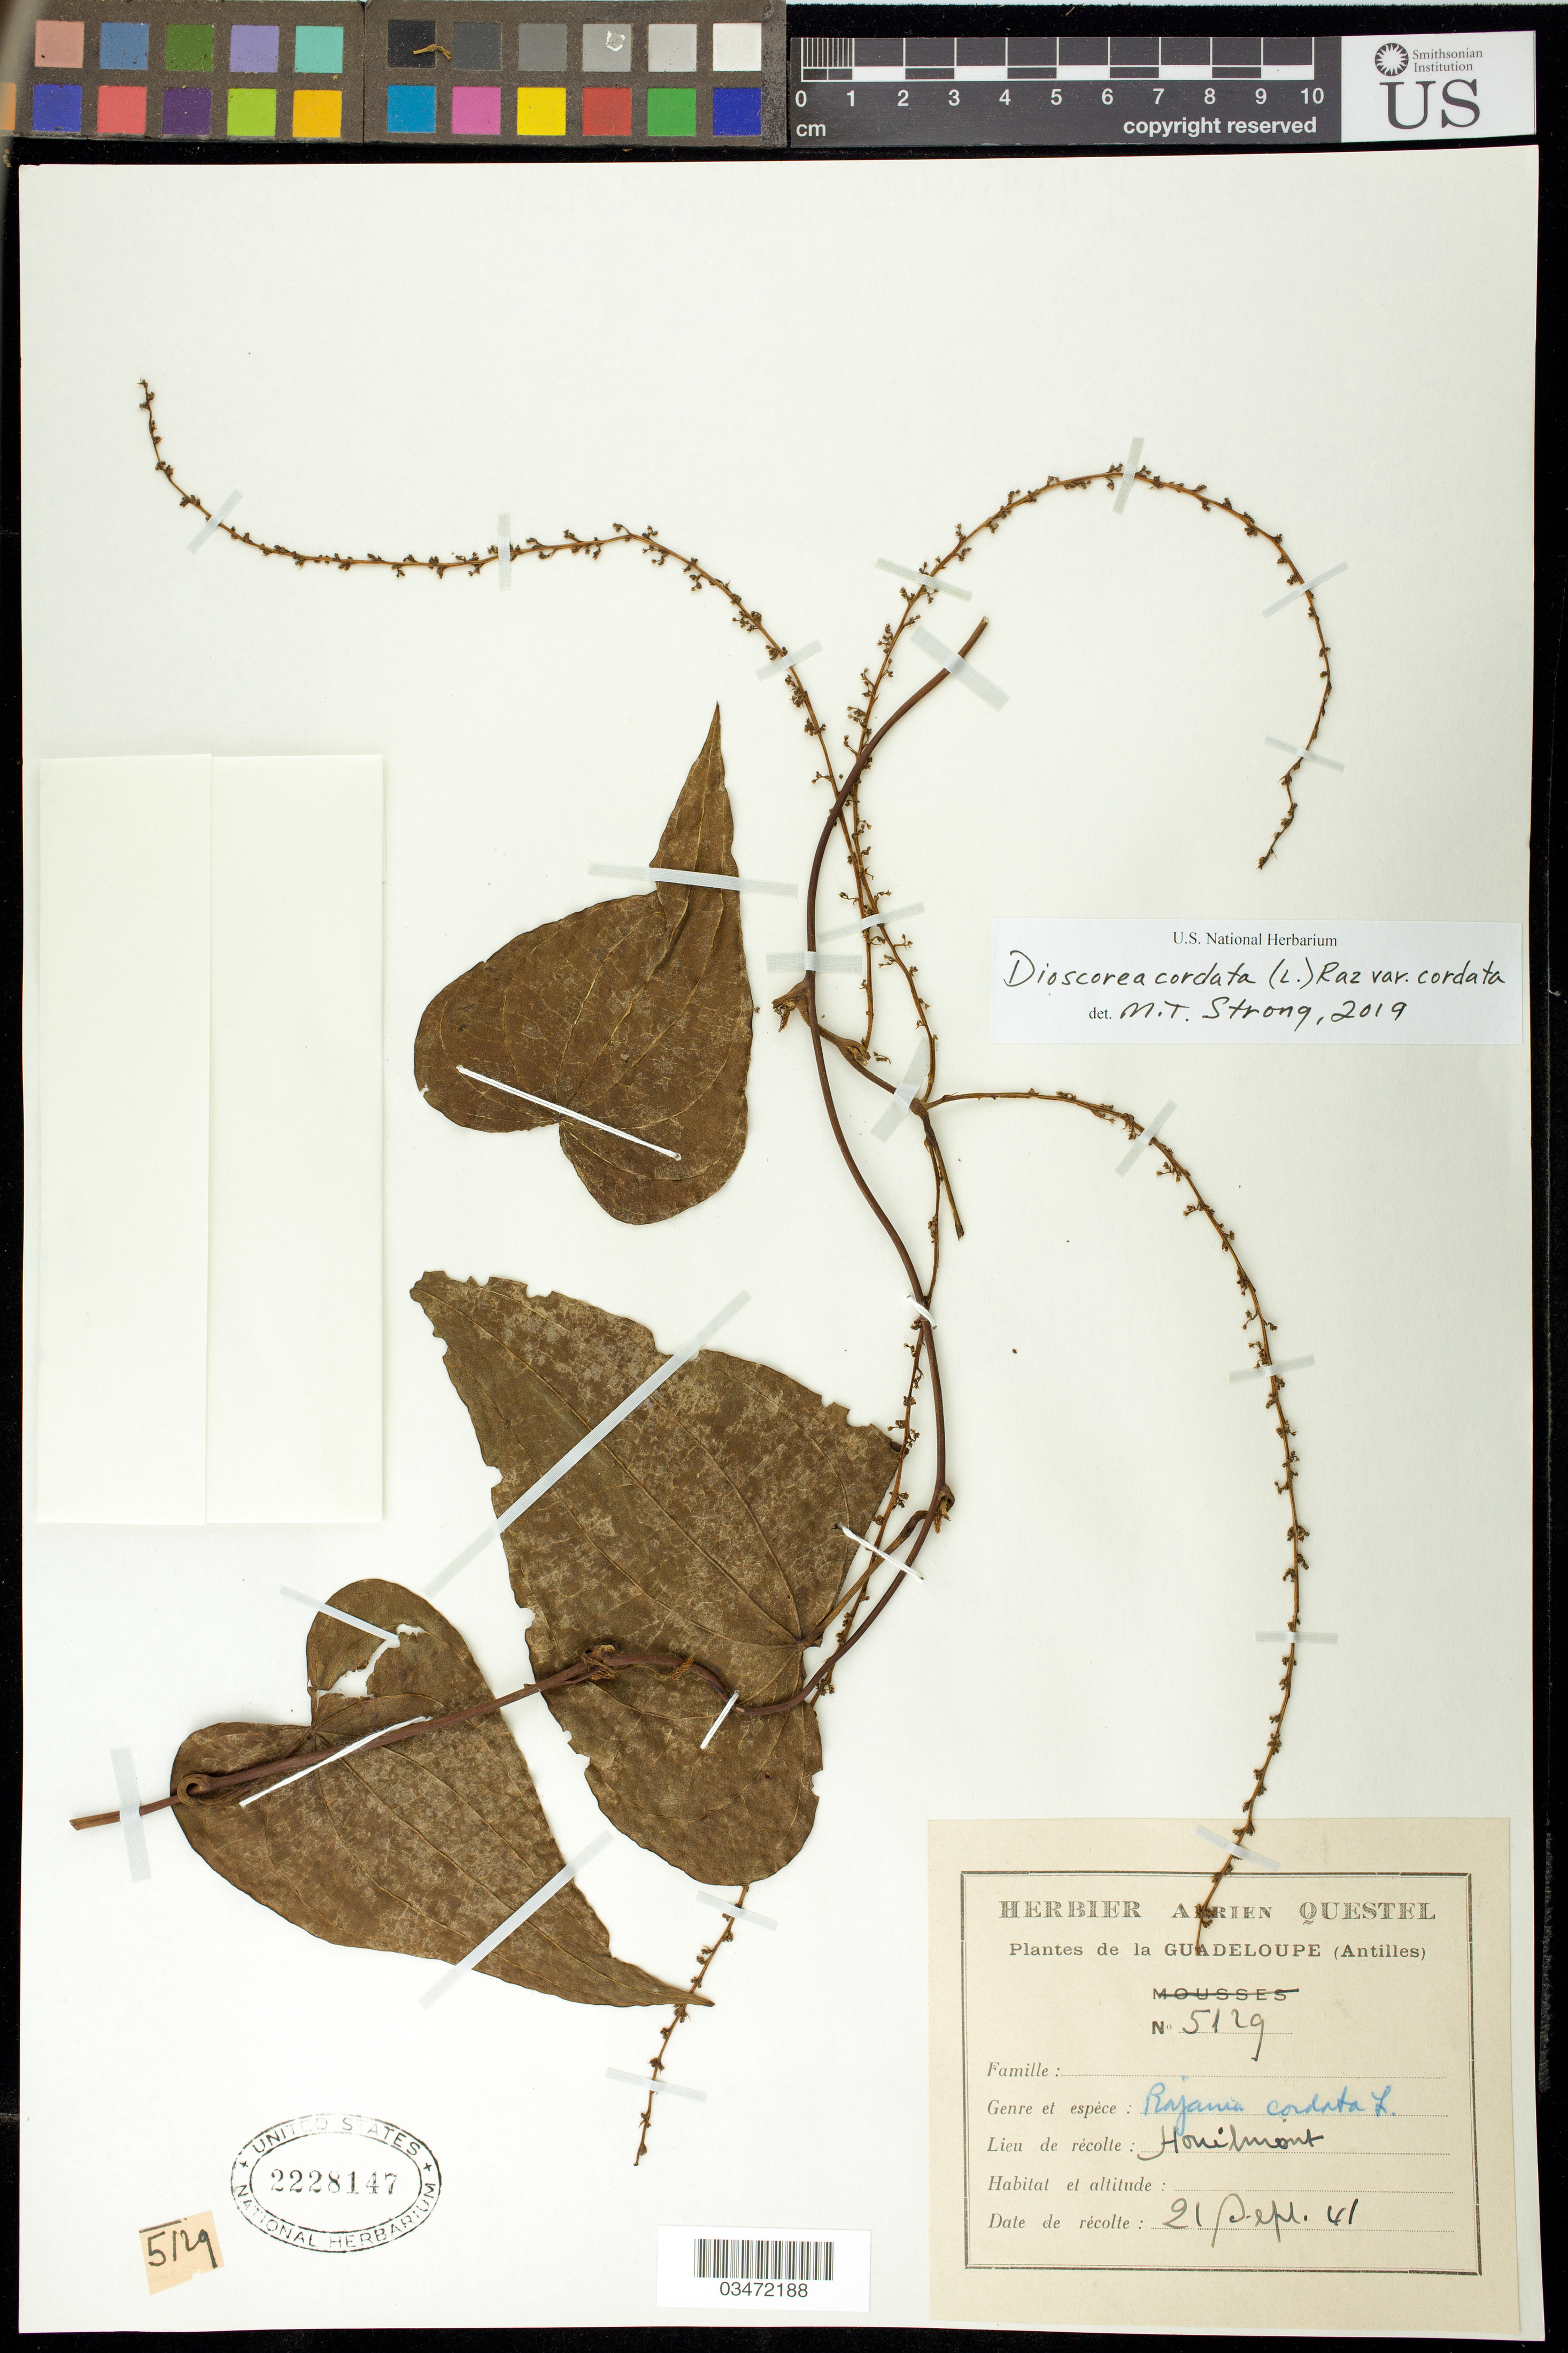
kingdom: Plantae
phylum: Tracheophyta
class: Liliopsida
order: Dioscoreales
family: Dioscoreaceae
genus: Dioscorea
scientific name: Dioscorea cordata var. cordata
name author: (L.) Raz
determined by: Strong, M. T., (US), Smithsonian Institution - National Museum of Natural History (UNITED STATES)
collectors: A. Questel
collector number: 5129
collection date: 1941-09-21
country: Guadeloupe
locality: Honilmont [?]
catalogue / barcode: US 2228147